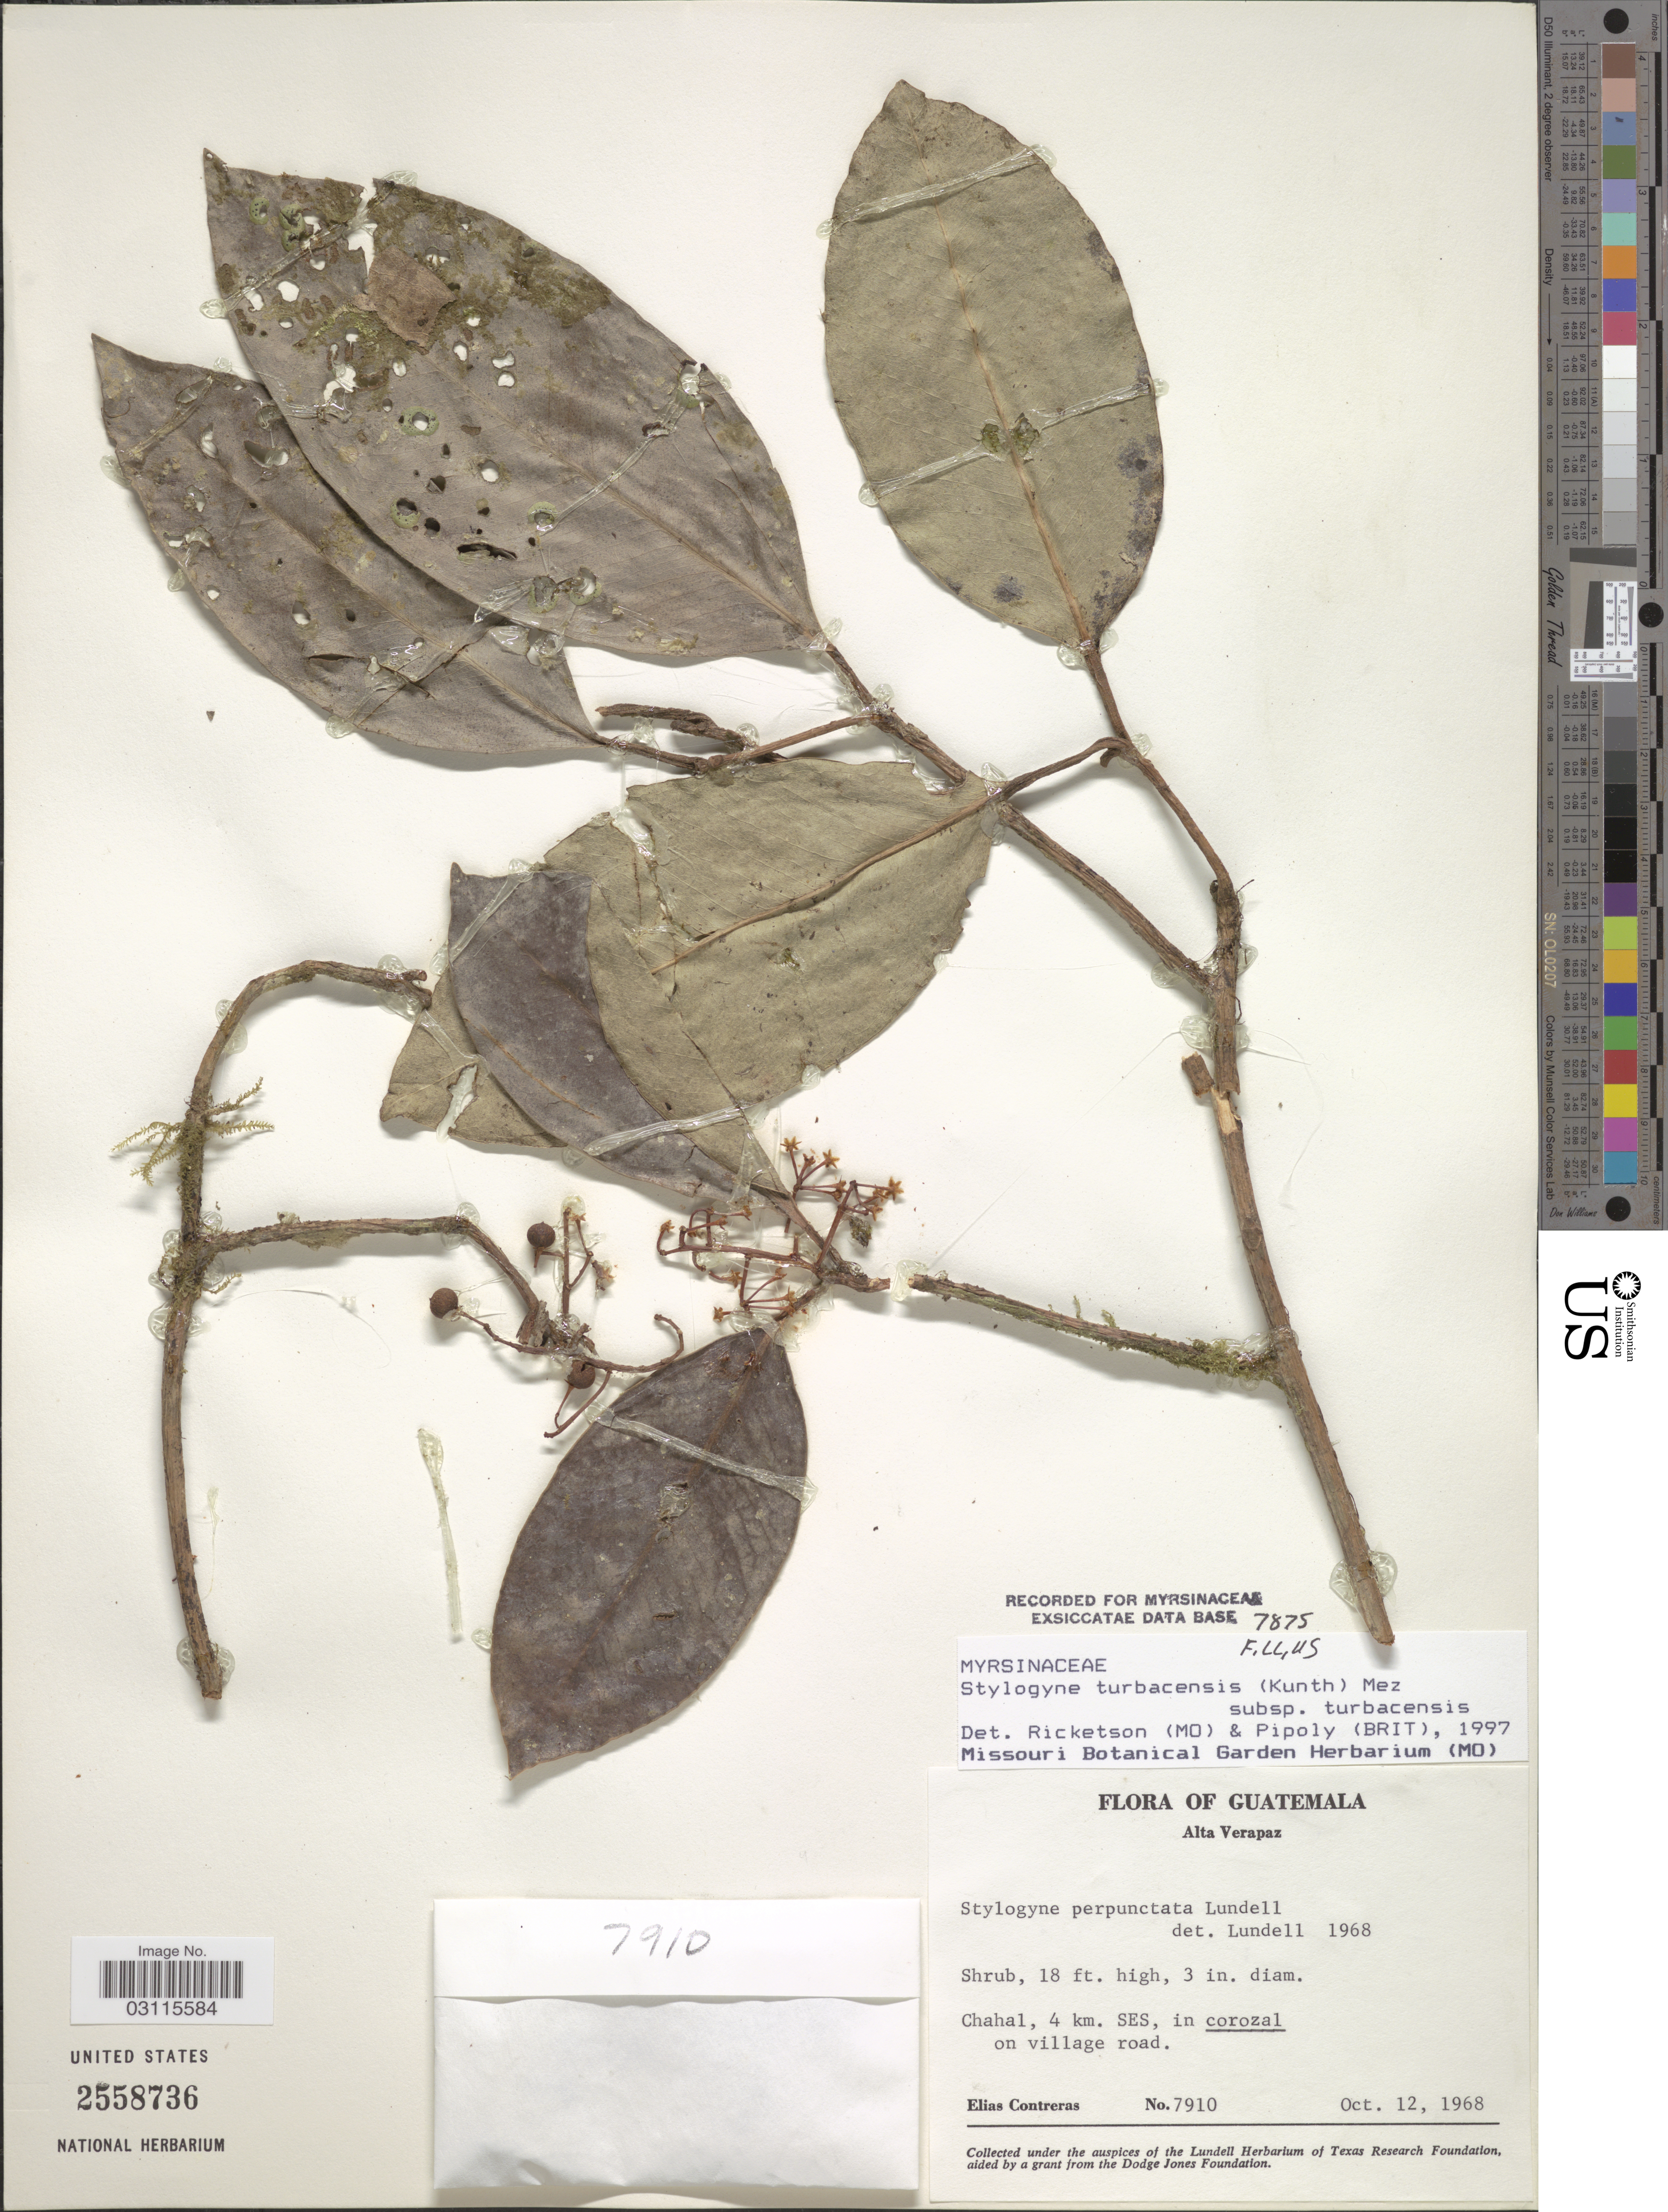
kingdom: Plantae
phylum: Tracheophyta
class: Magnoliopsida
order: Ericales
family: Primulaceae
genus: Stylogyne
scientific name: Stylogyne turbacensis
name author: (Kunth) Mez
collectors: E. Contreras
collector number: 7910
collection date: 1968-10-12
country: Guatemala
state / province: Alta Verapaz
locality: Chahal, 4 km. SES, in corozal on village road.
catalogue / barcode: US 2558736